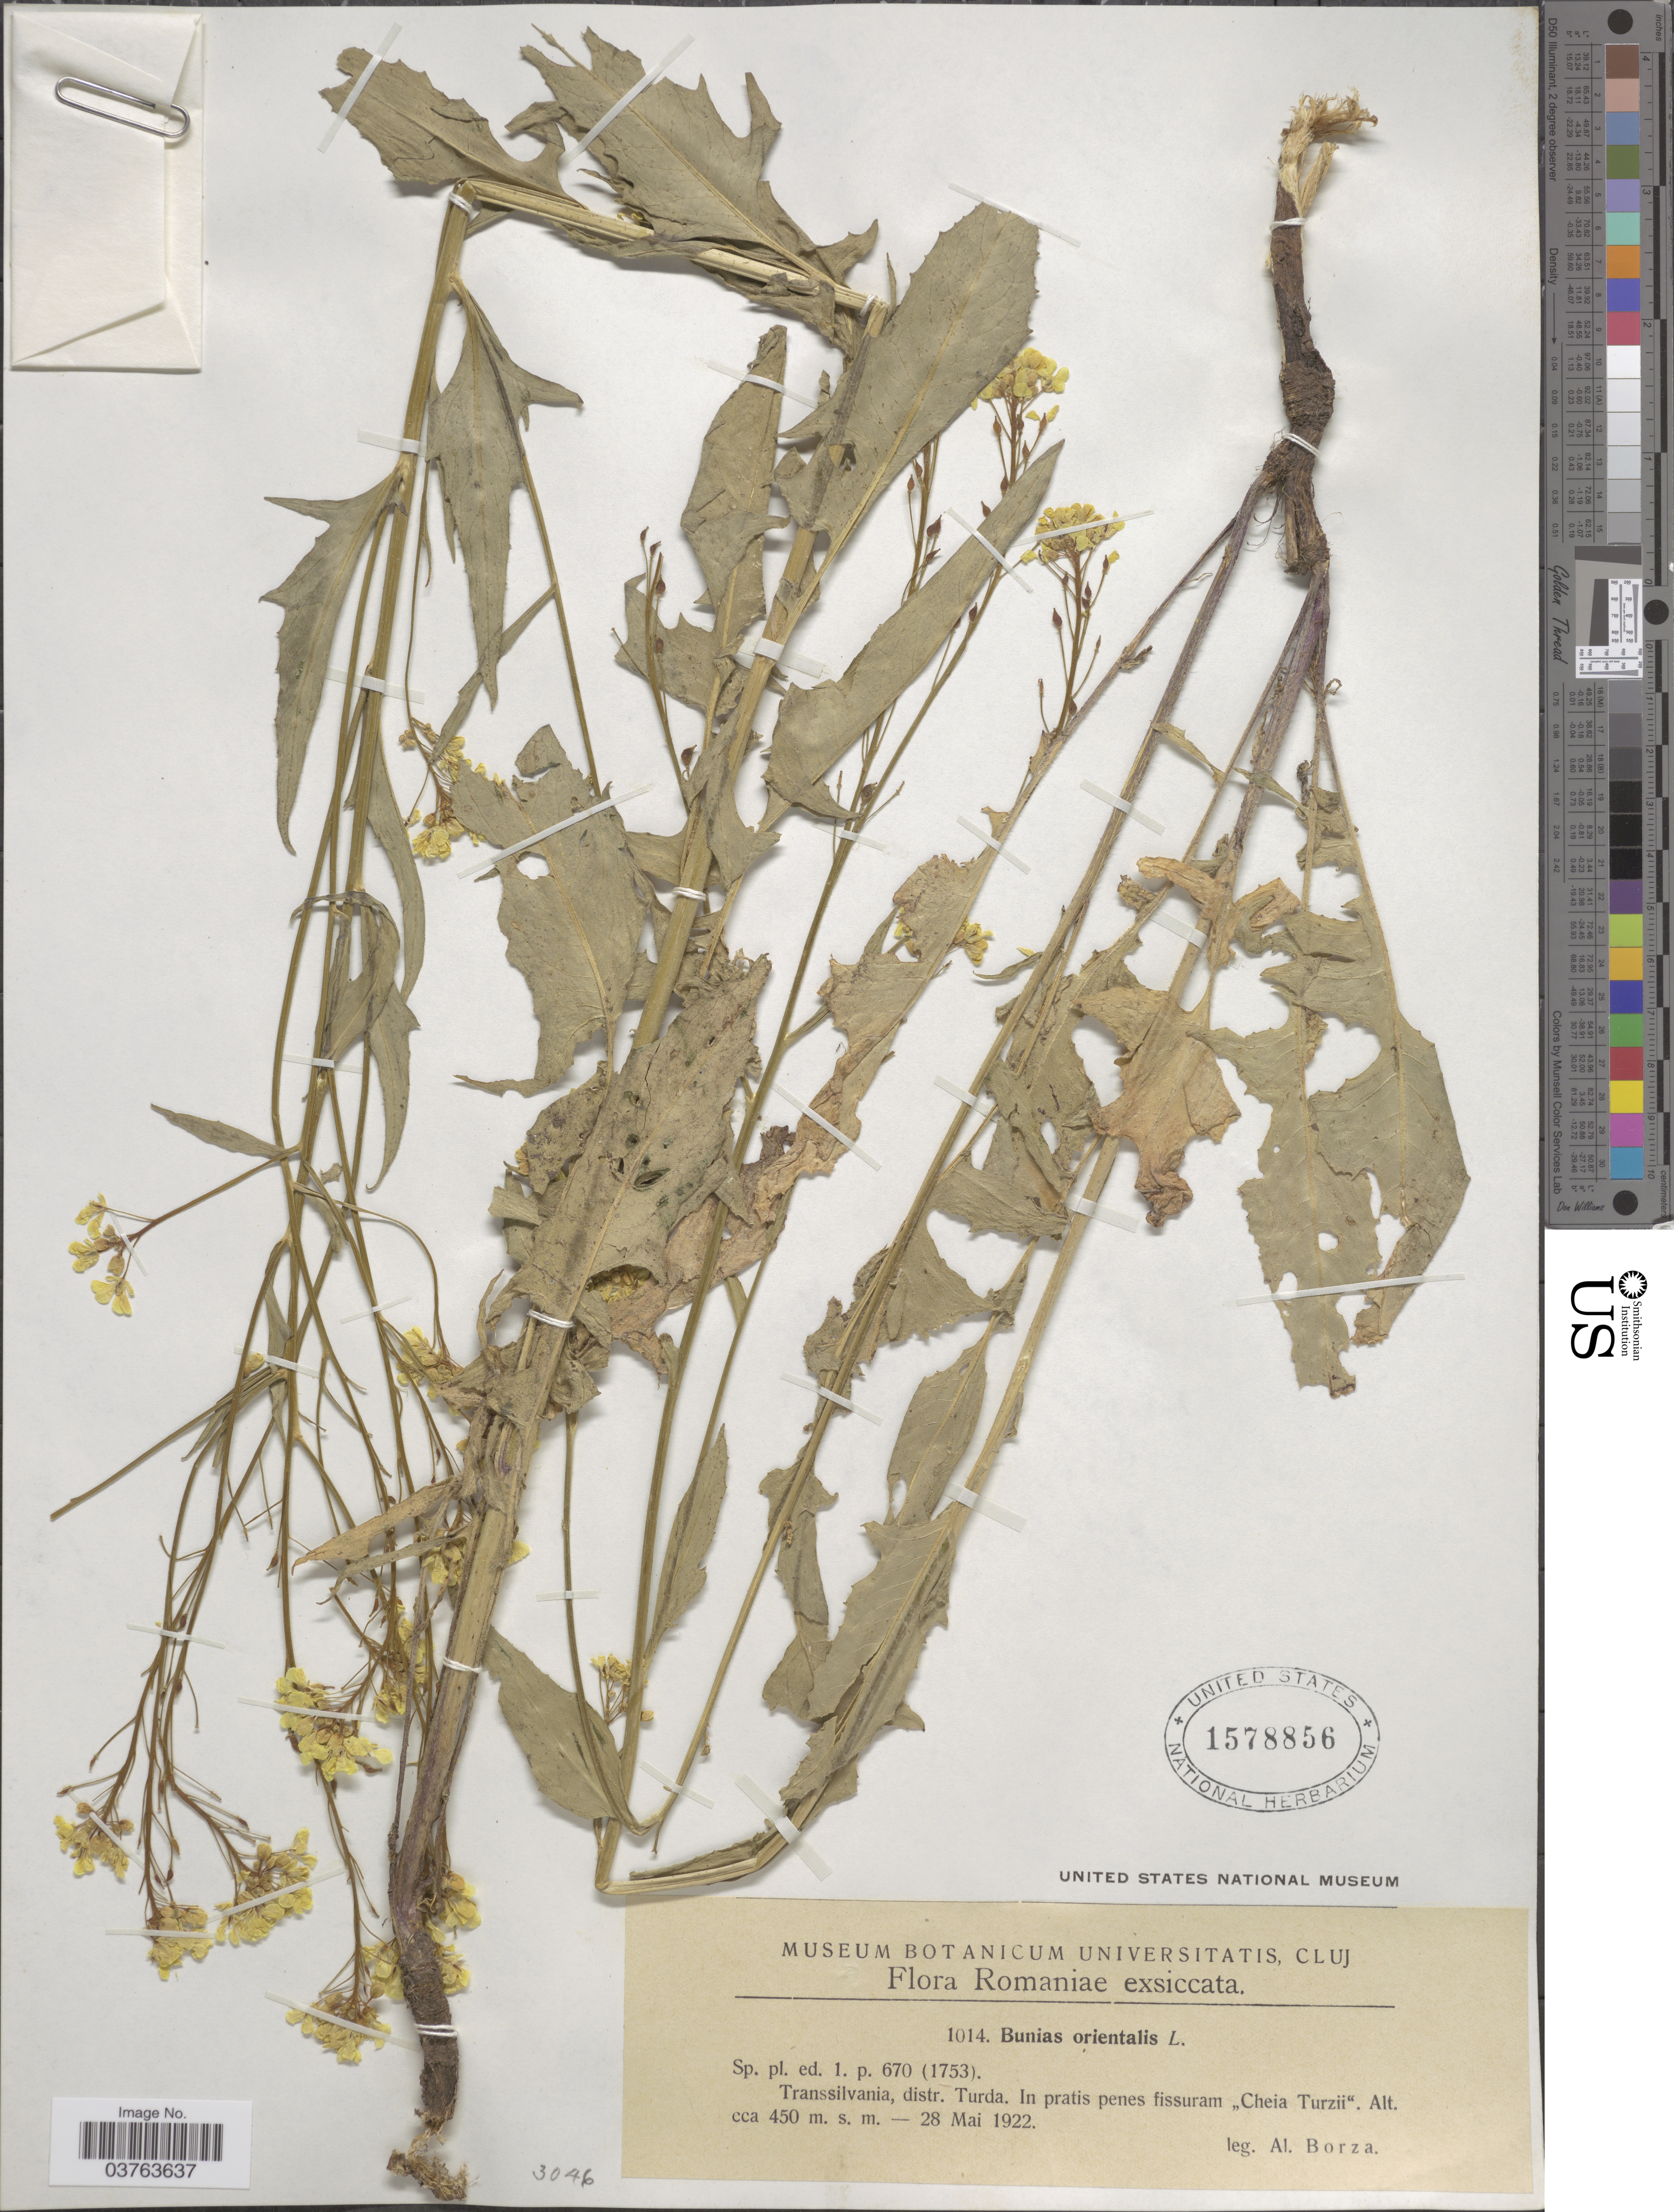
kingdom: Plantae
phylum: Tracheophyta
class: Magnoliopsida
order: Brassicales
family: Brassicaceae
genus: Bunias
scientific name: Bunias orientalis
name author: L.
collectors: A. Borza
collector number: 1014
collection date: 1922-05-28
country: Romania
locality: Romaniae. Transsilvania, distr. Turda. In pratis penes fissuram "Cheia Turzii".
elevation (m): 450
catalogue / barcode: US 1578856